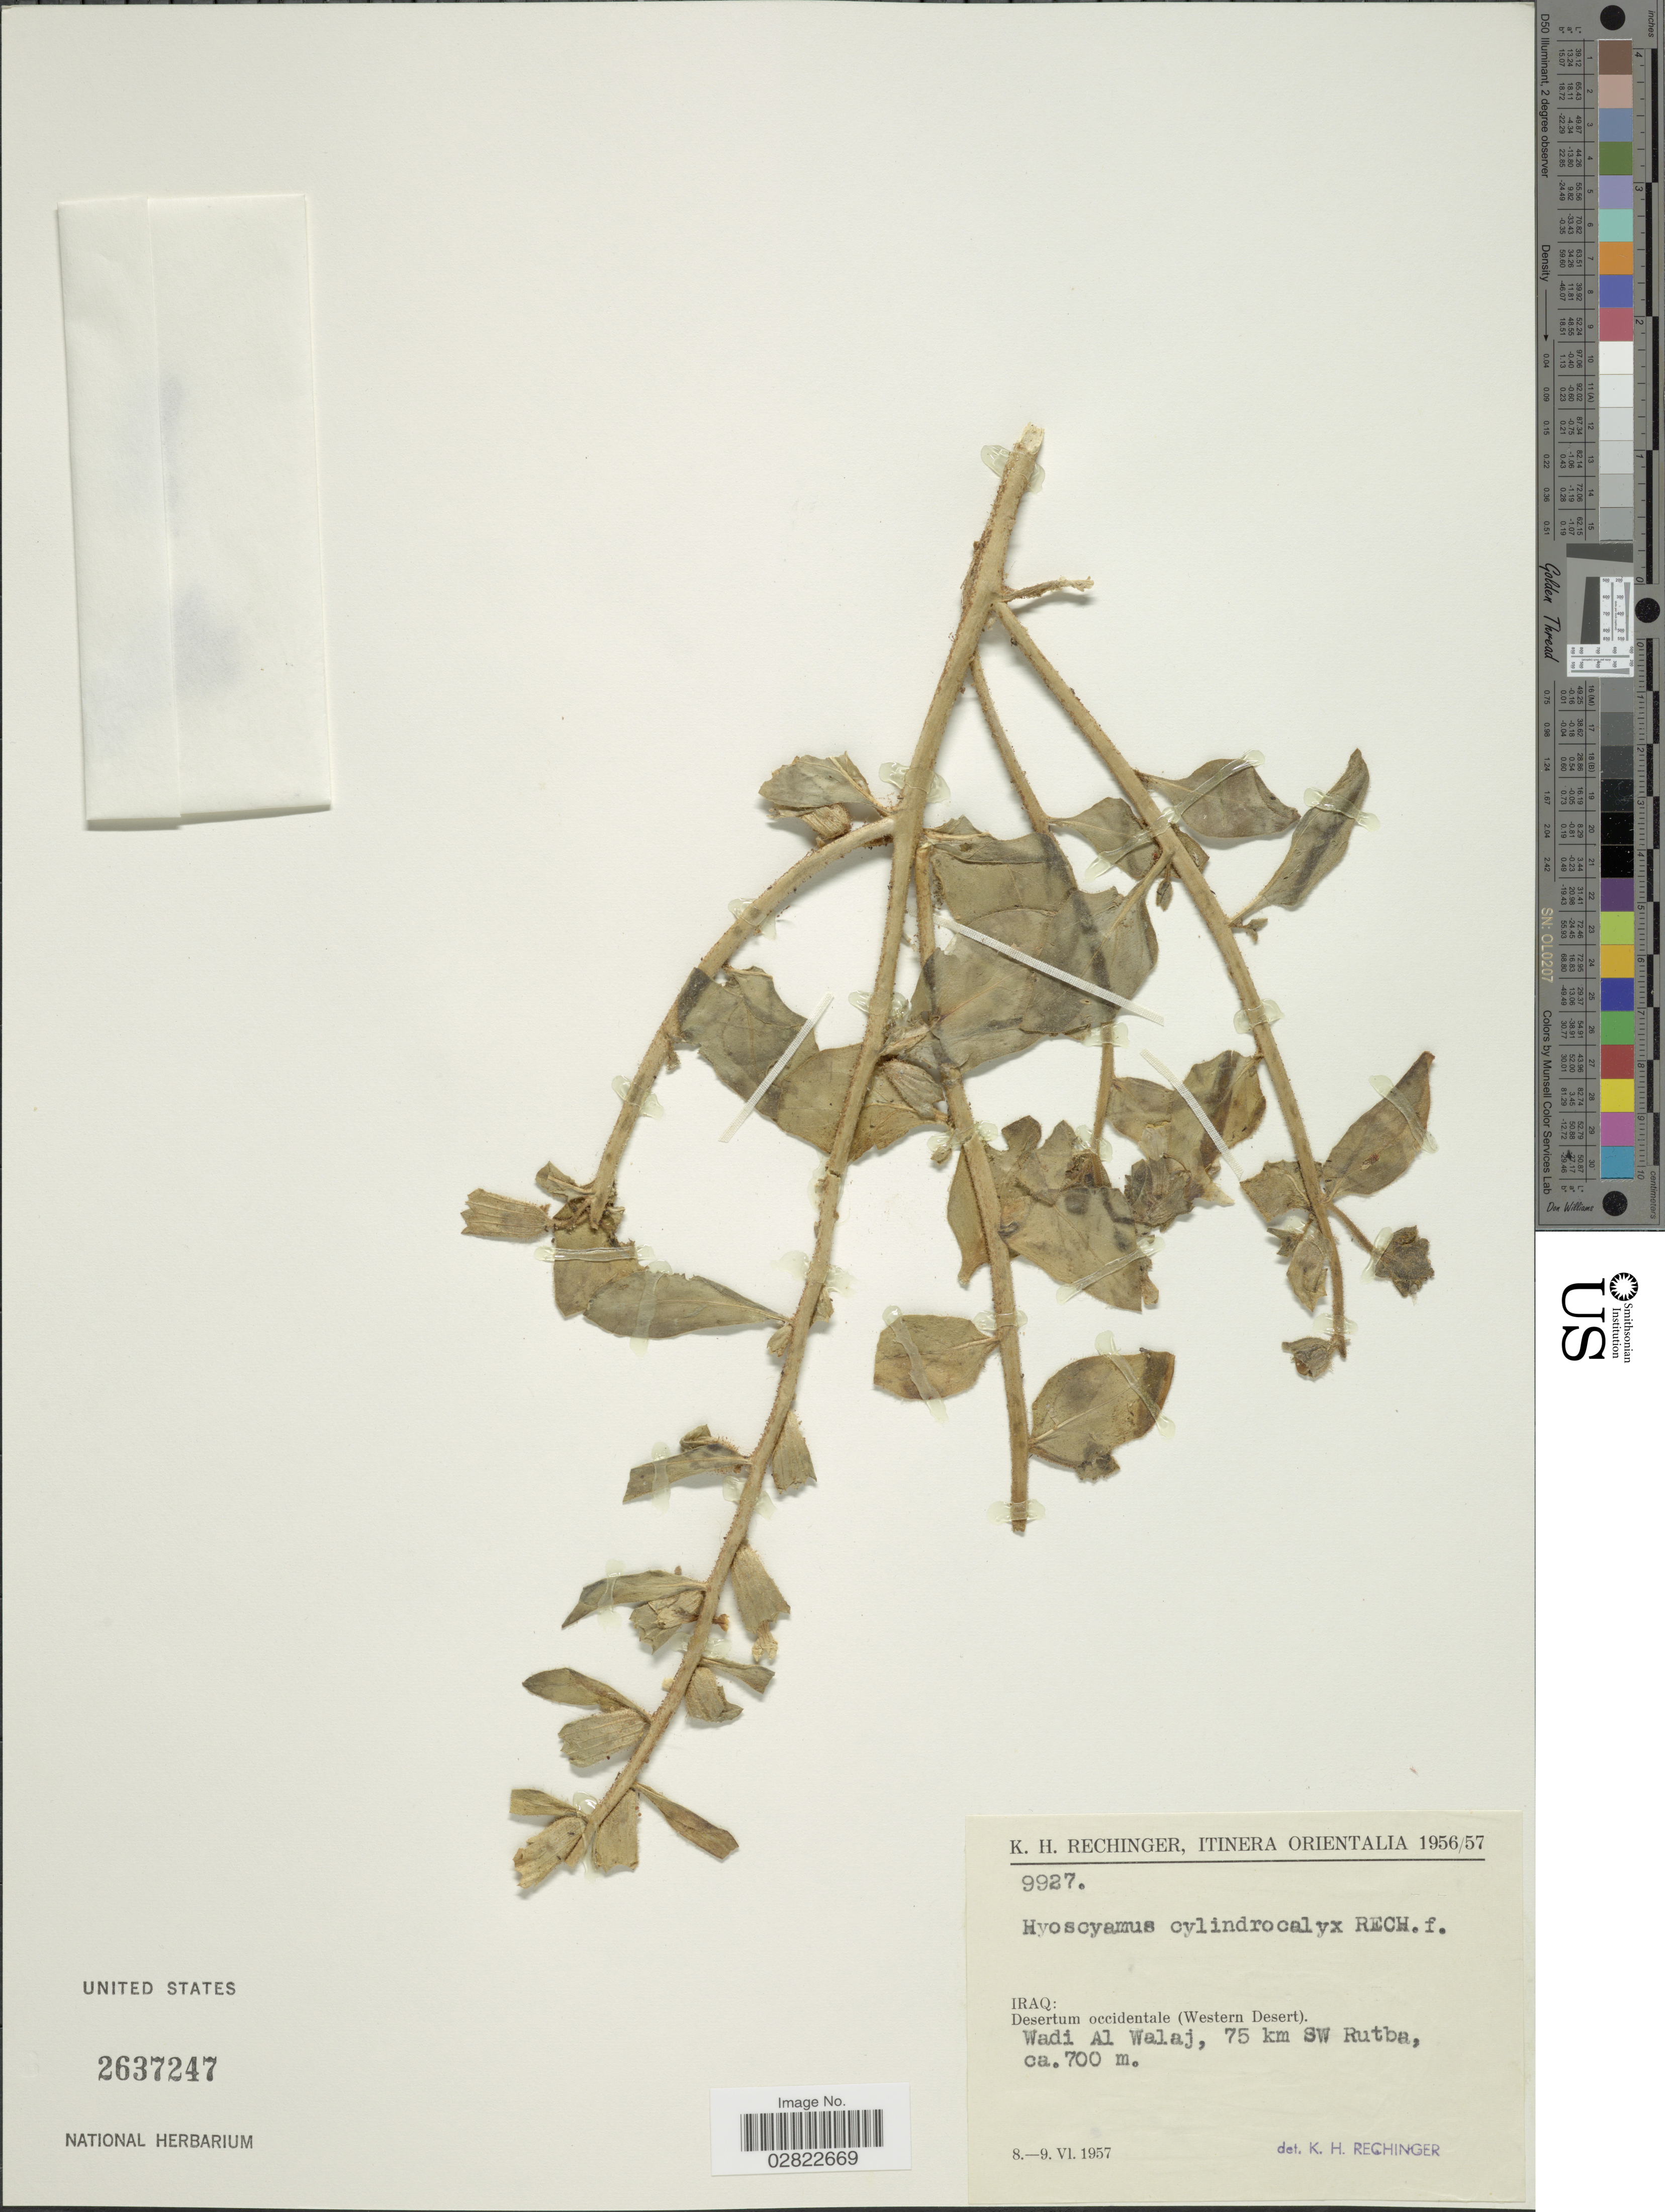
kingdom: Plantae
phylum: Tracheophyta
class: Magnoliopsida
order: Solanales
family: Solanaceae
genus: Hyoscyamus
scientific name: Hyoscyamus cylindrocalyx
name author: Rech. f.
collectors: K. H. Rechinger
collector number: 9927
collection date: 1957-06-08/1957-06-09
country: Iraq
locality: Orientalia. Desertum occidentale (Western Desert), Wadi Al Walaj, 75 km SW Rutba.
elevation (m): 700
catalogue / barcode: US 2637247